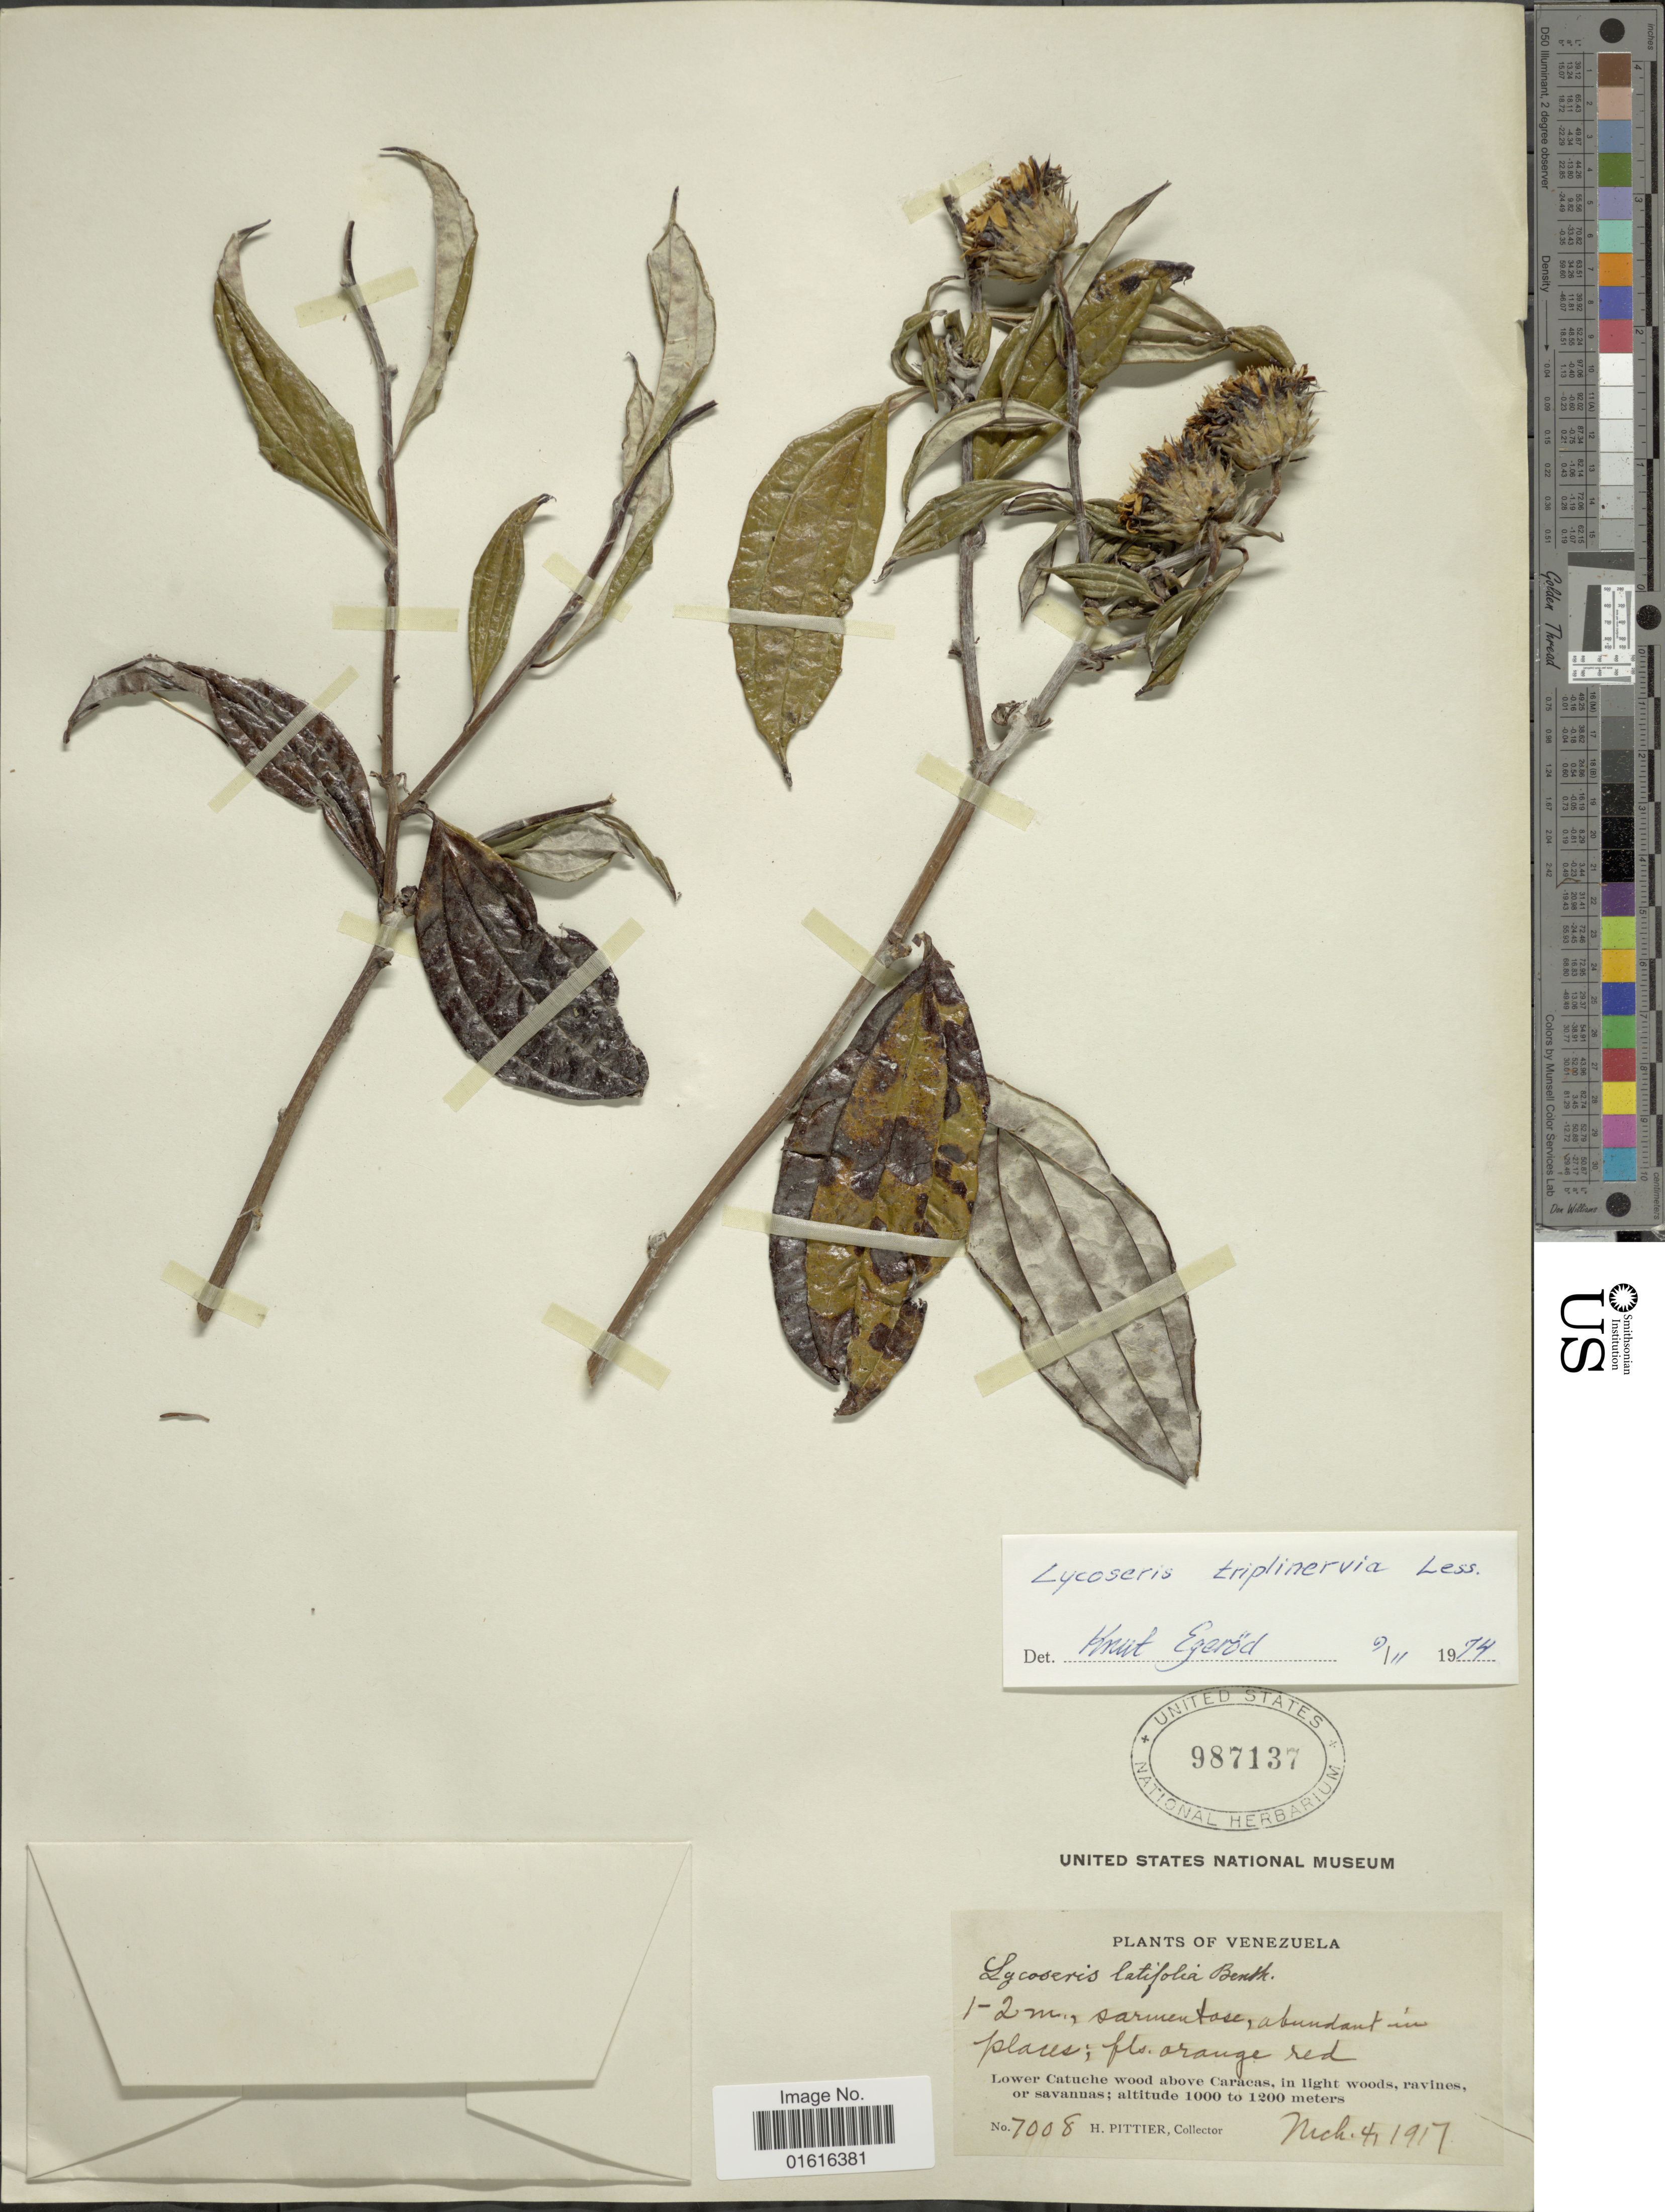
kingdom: Plantae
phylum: Tracheophyta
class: Magnoliopsida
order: Asterales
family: Asteraceae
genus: Lycoseris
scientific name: Lycoseris triplinervia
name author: Less.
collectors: H. F. Pittier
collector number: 7008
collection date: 1917-03-04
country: Venezuela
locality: Lowwr Catuche wood above Caracas, in light woods, ravines, or savannas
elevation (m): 1000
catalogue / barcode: US 987137